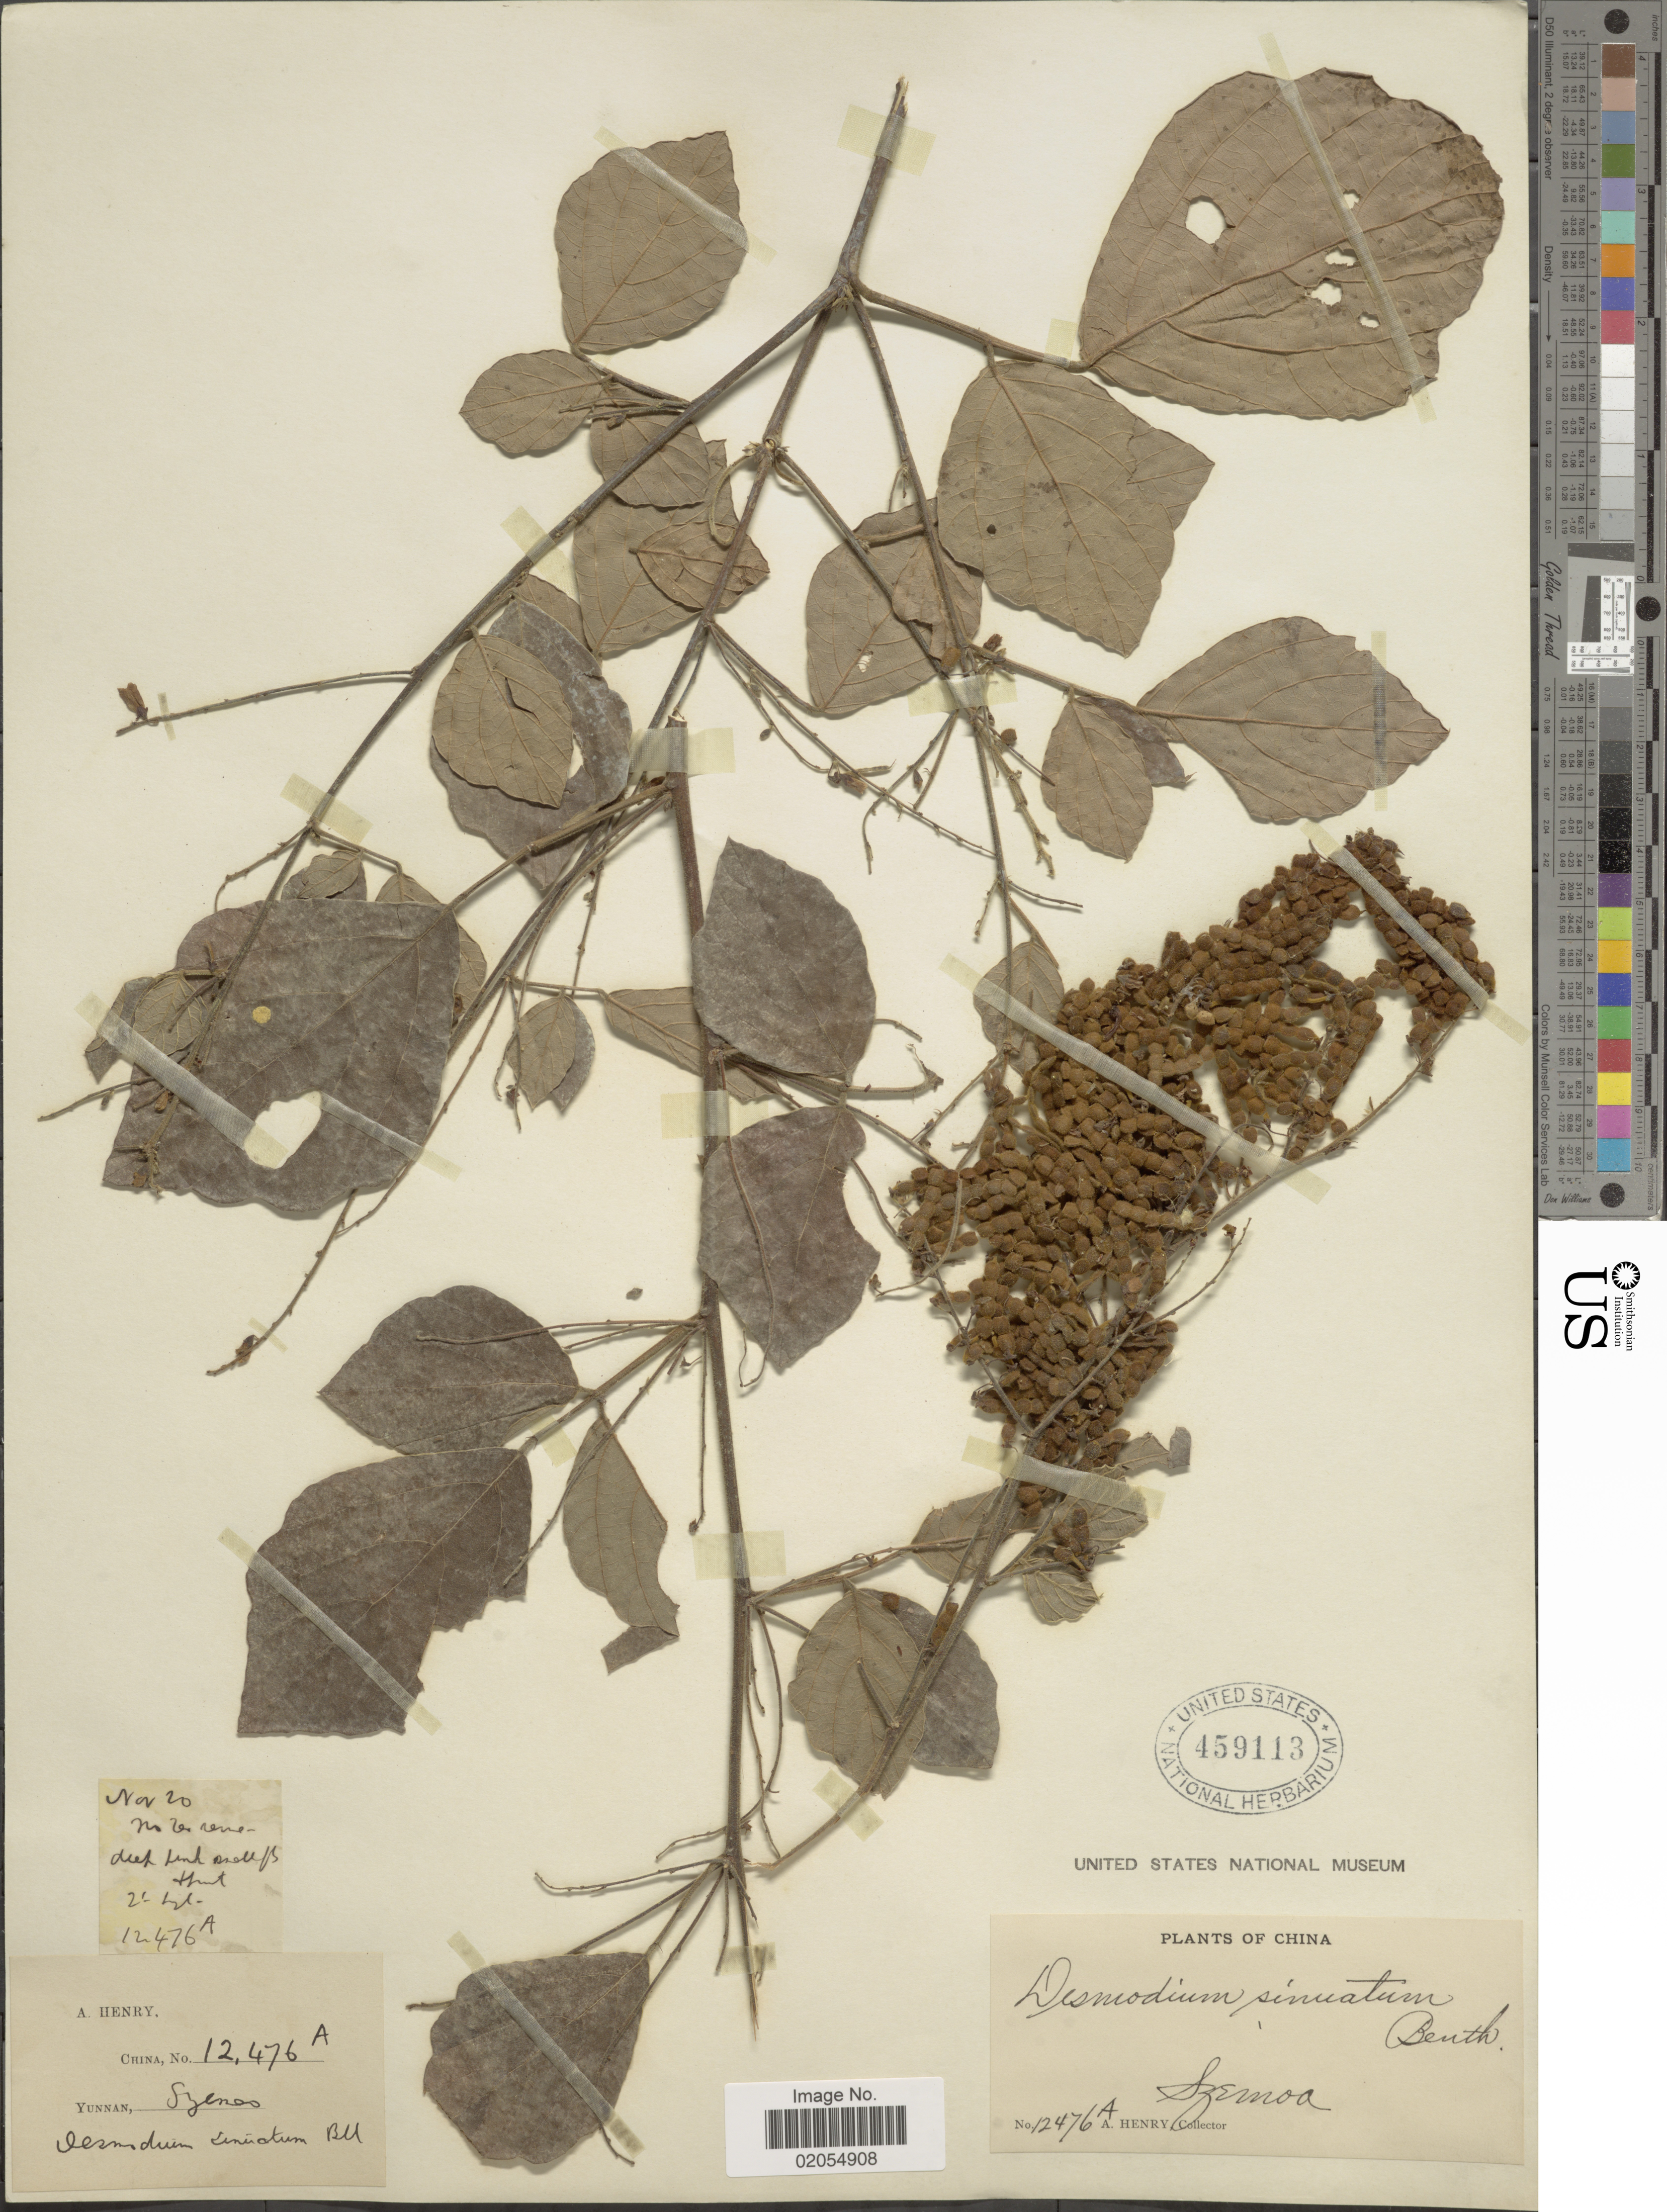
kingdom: Plantae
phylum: Tracheophyta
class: Magnoliopsida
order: Fabales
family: Fabaceae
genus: Puhuaea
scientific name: Puhuaea sequax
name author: (Wall.) H. Ohashi & K. Ohashi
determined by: Strong, Mark T., (BOT), Smithsonian Institution - National Museum of Natural History (UNITED STATES)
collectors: A. Henry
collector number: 12476 A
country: China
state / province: Yunnan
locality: Szemoa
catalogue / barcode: US 459113